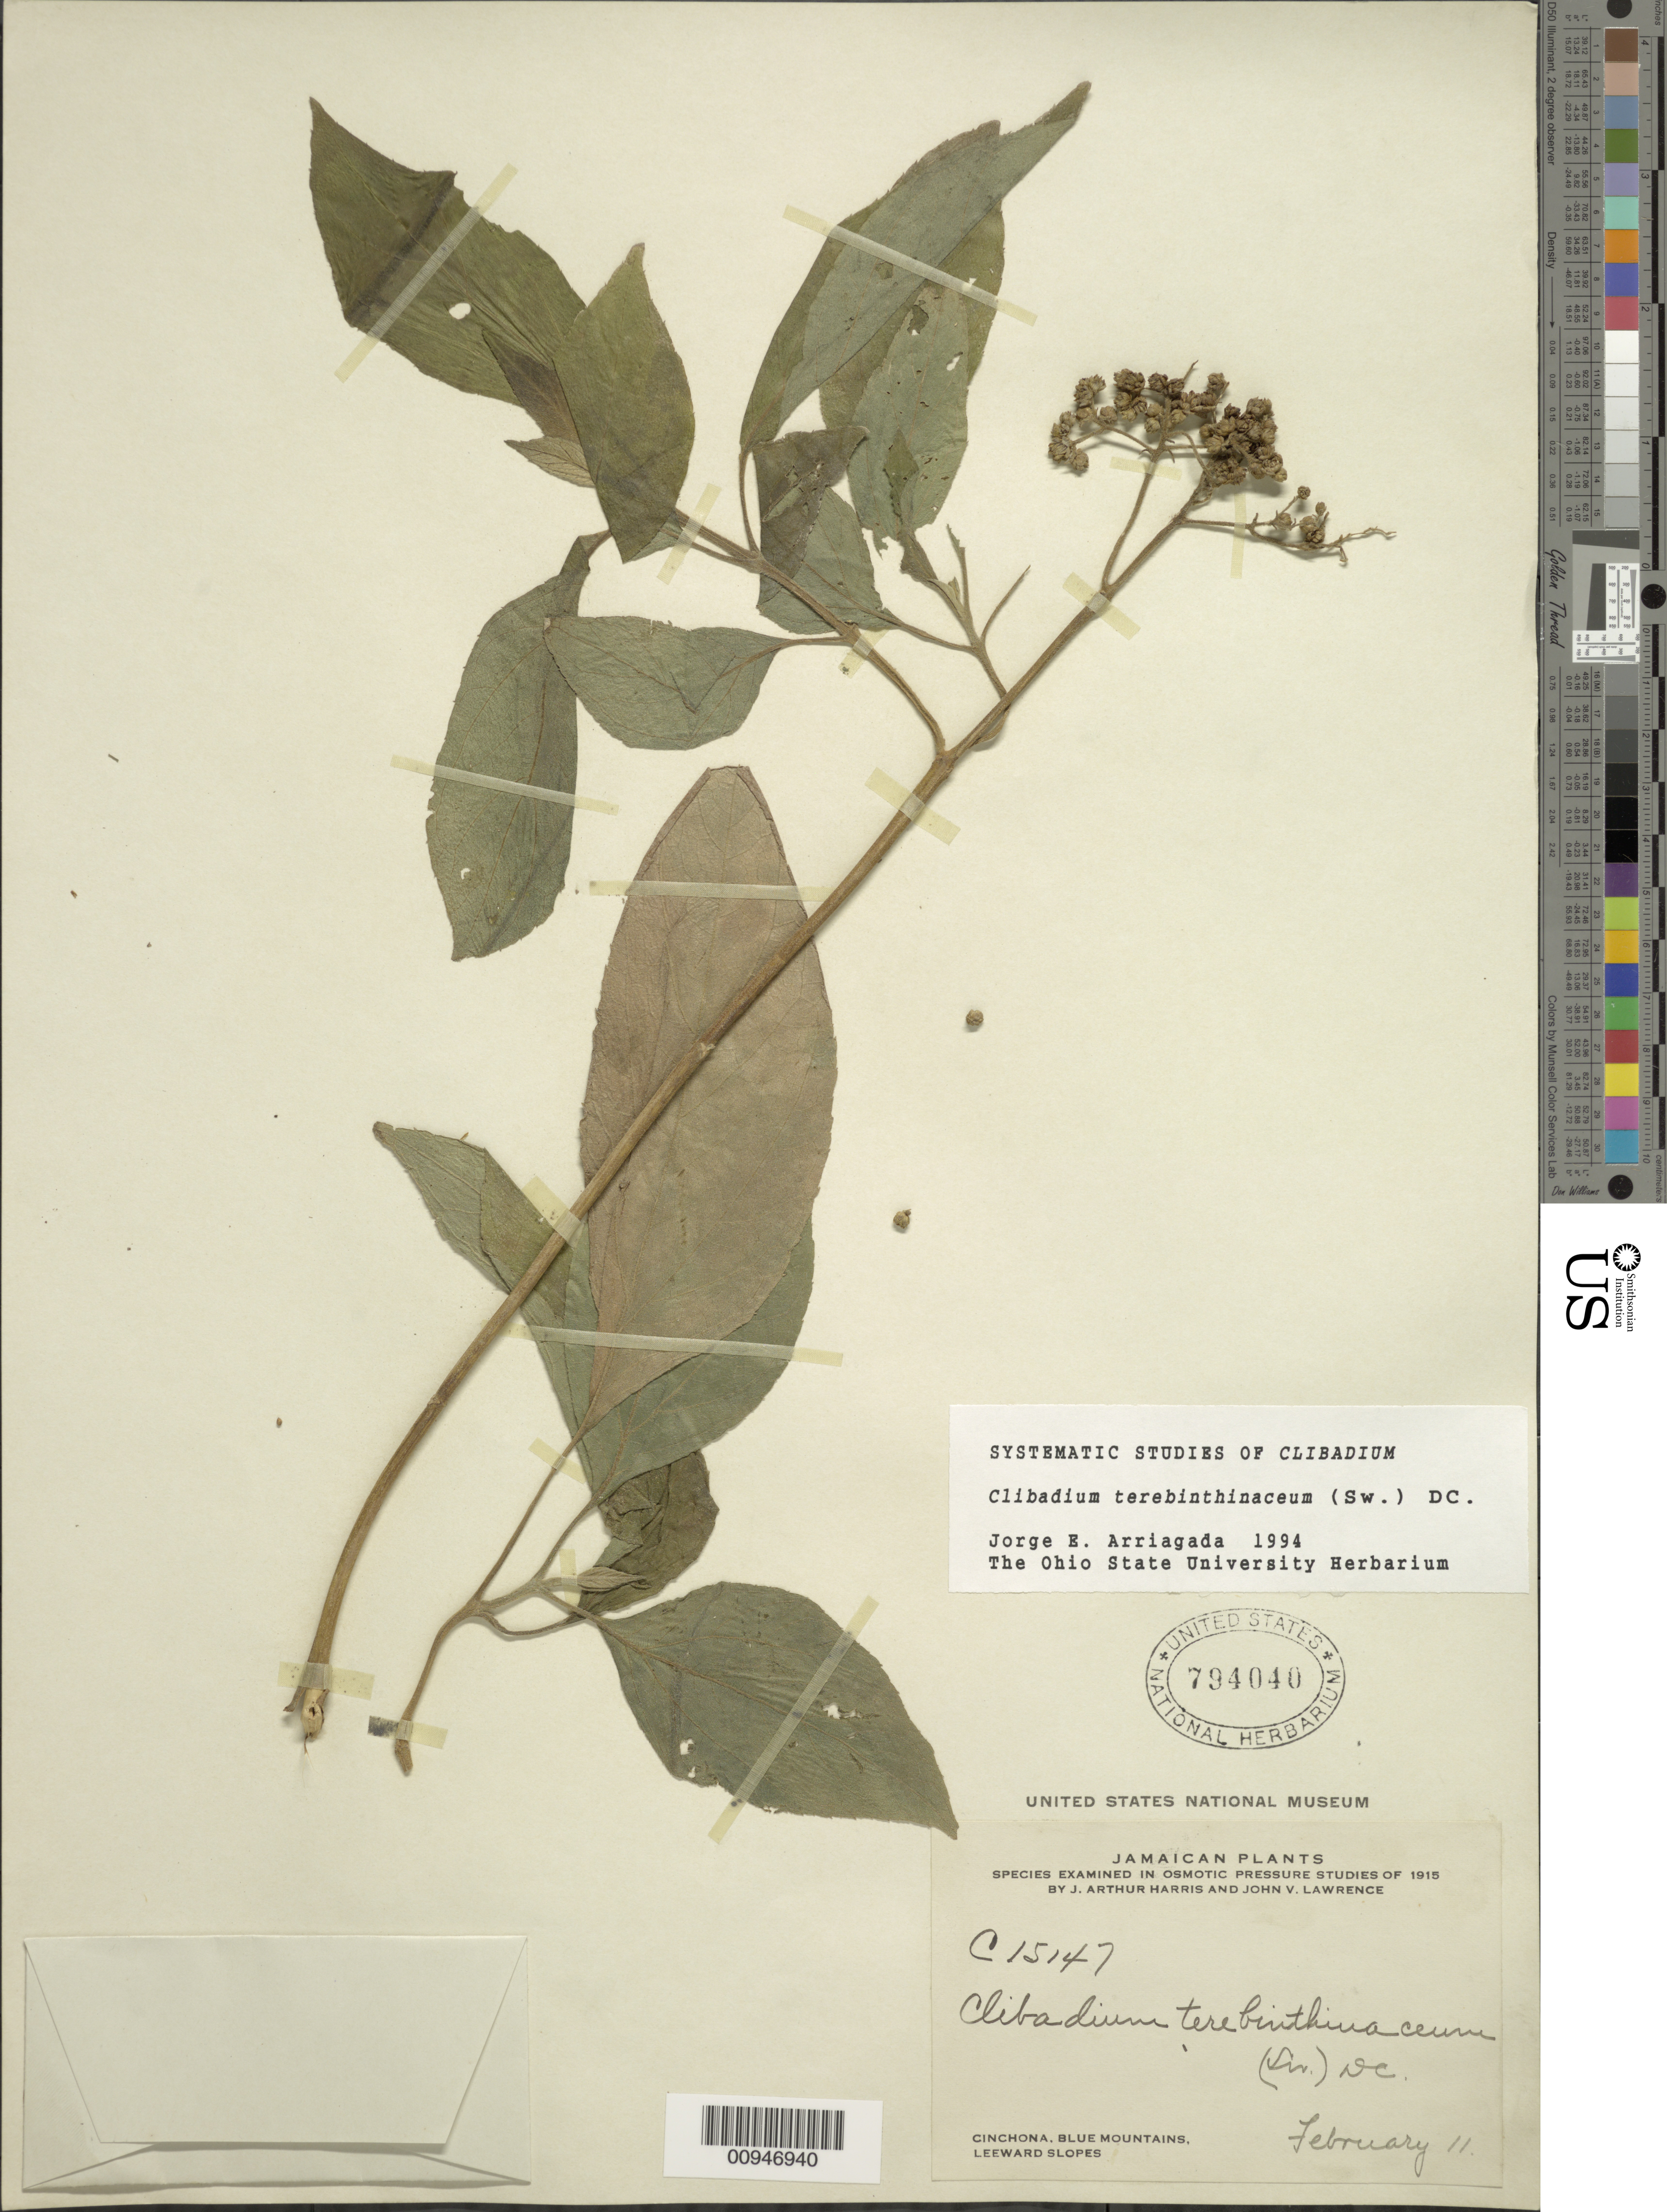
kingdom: Plantae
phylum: Tracheophyta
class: Magnoliopsida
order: Asterales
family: Asteraceae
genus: Clibadium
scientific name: Clibadium terebinthinaceum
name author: (Sw.) DC.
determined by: Arriagada, J. E.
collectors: A. Harris & J. Lawrence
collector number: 15147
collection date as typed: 11 Feb 1915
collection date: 1915-02-11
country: Jamaica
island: Jamaica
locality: Cinchona, Blue Mountains, Leeward Slopes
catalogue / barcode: US 794040